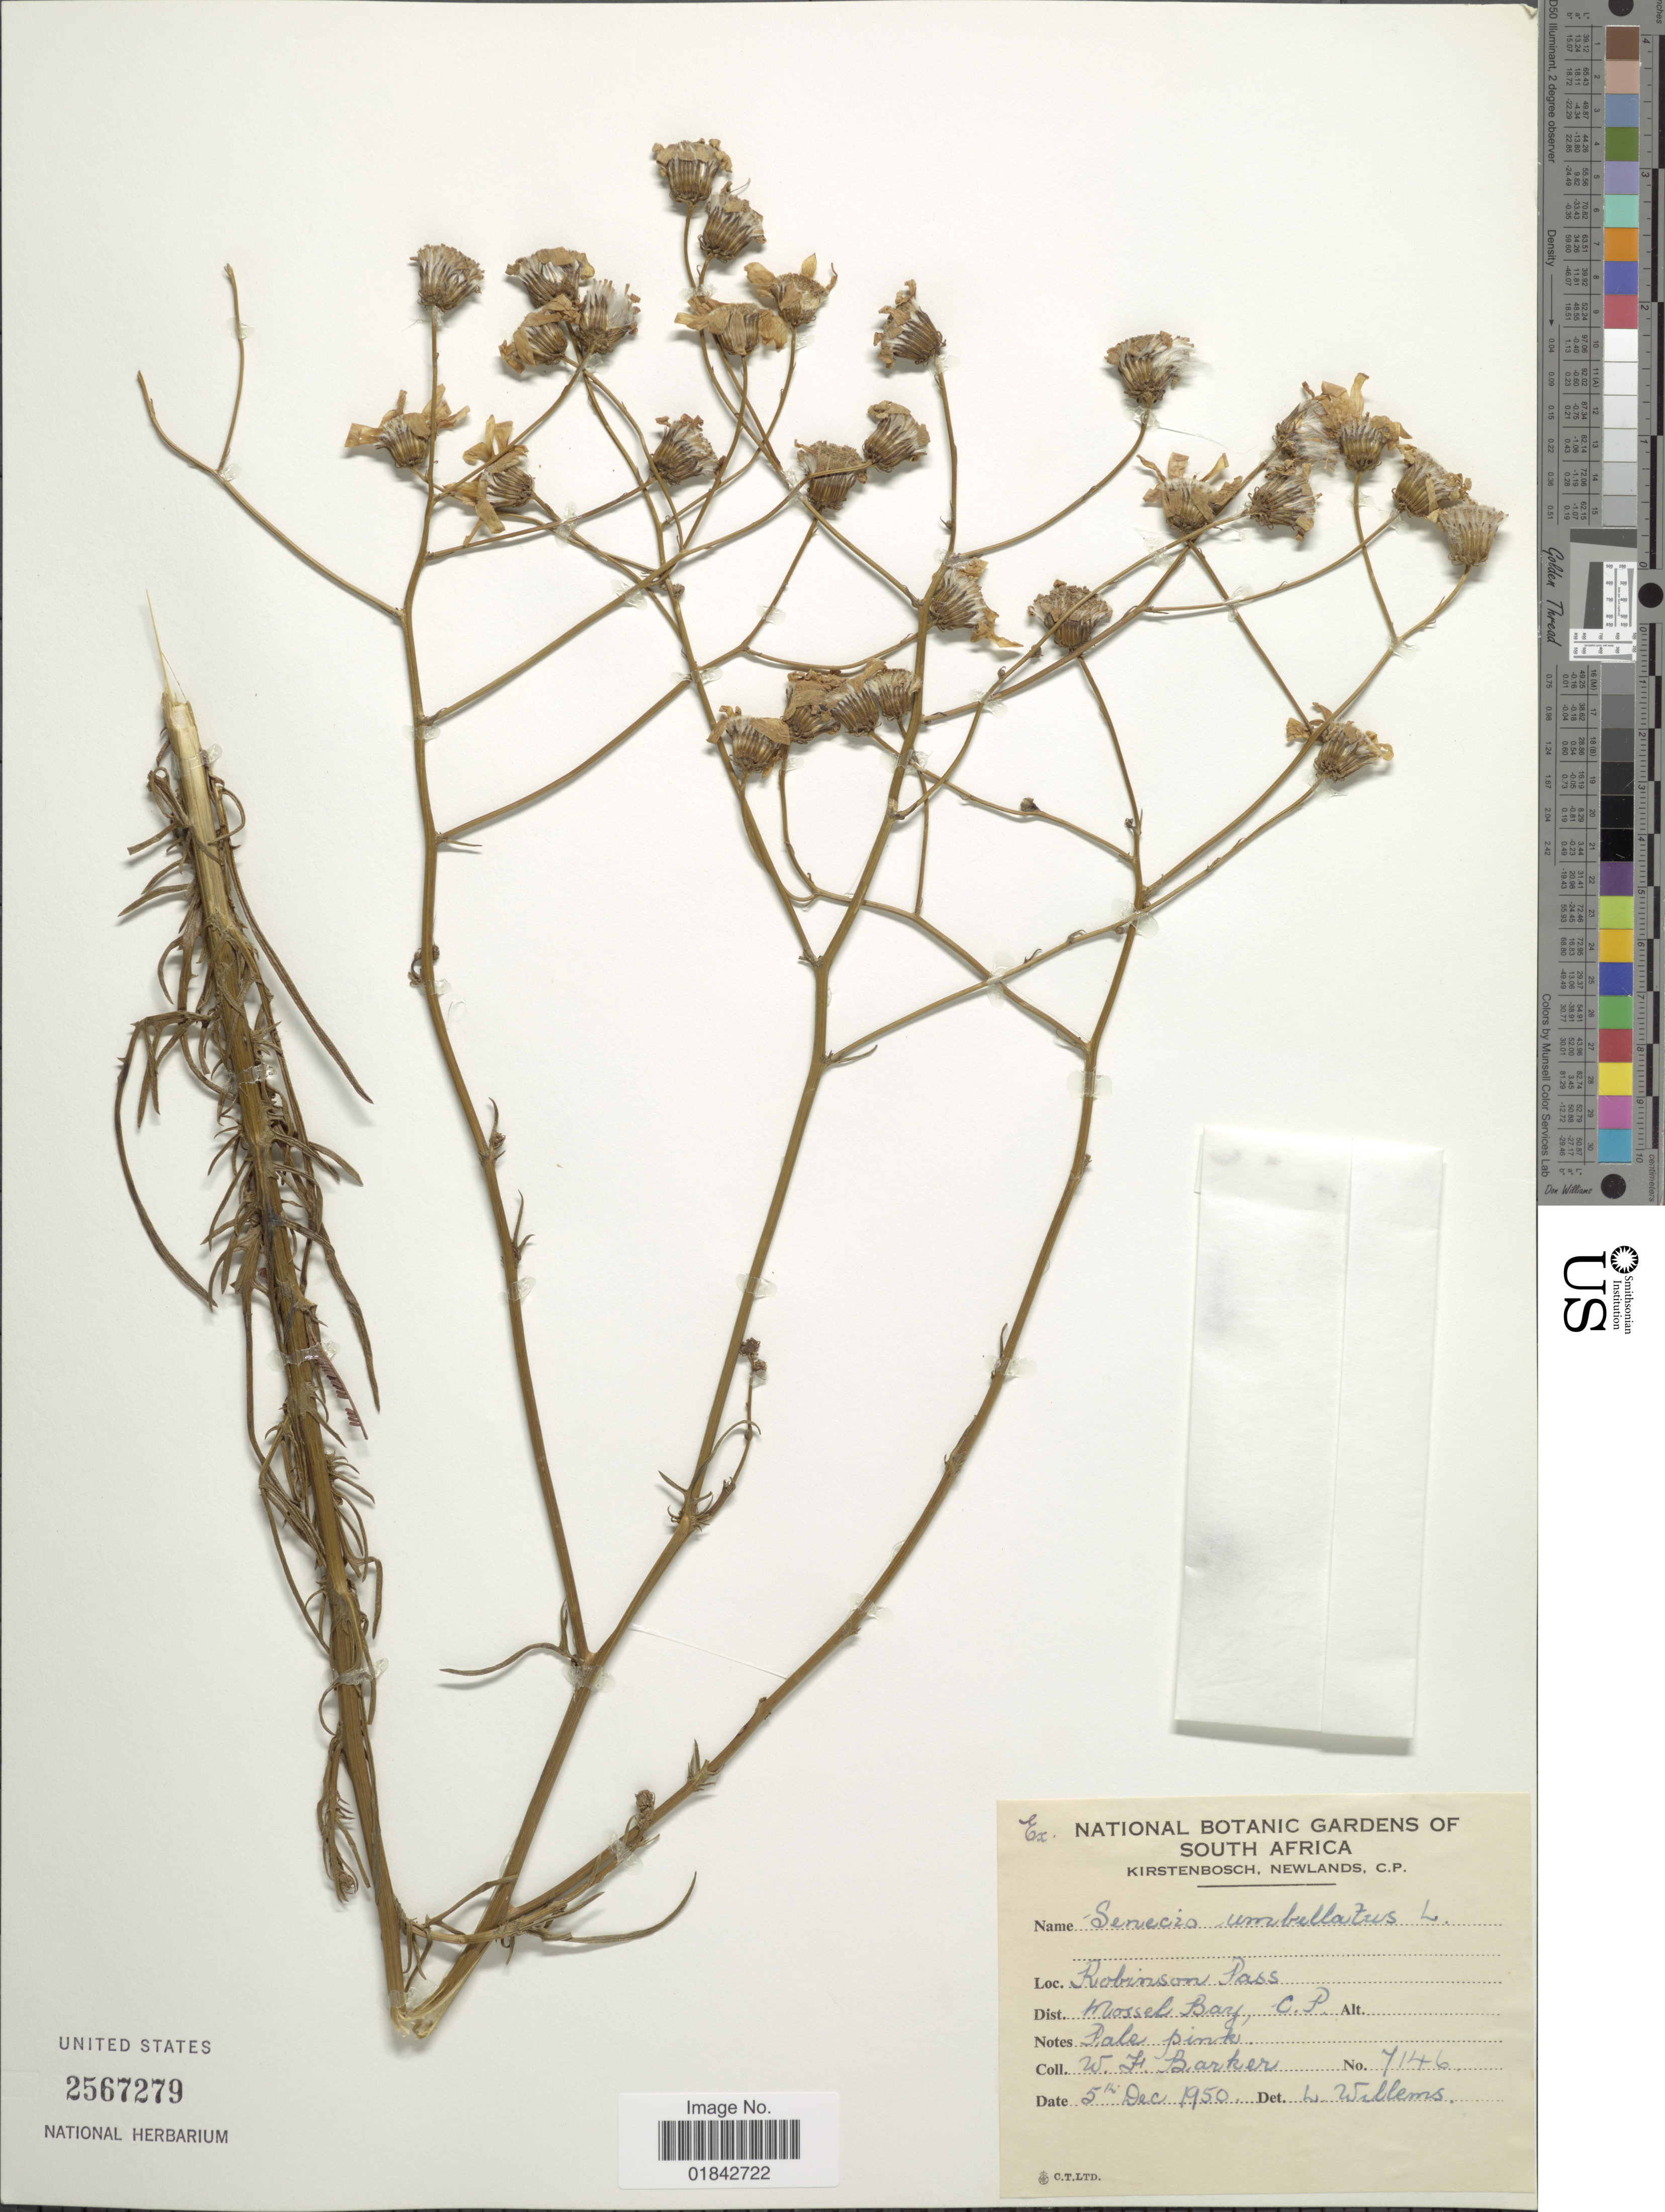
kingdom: Plantae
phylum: Tracheophyta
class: Magnoliopsida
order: Asterales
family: Asteraceae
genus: Senecio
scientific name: Senecio umbellatus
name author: L.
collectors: W. F. Barker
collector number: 7146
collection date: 1950-12-05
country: South Africa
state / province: Western Cape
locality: Robinson Pass, Mossel Bay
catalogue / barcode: US 2567279